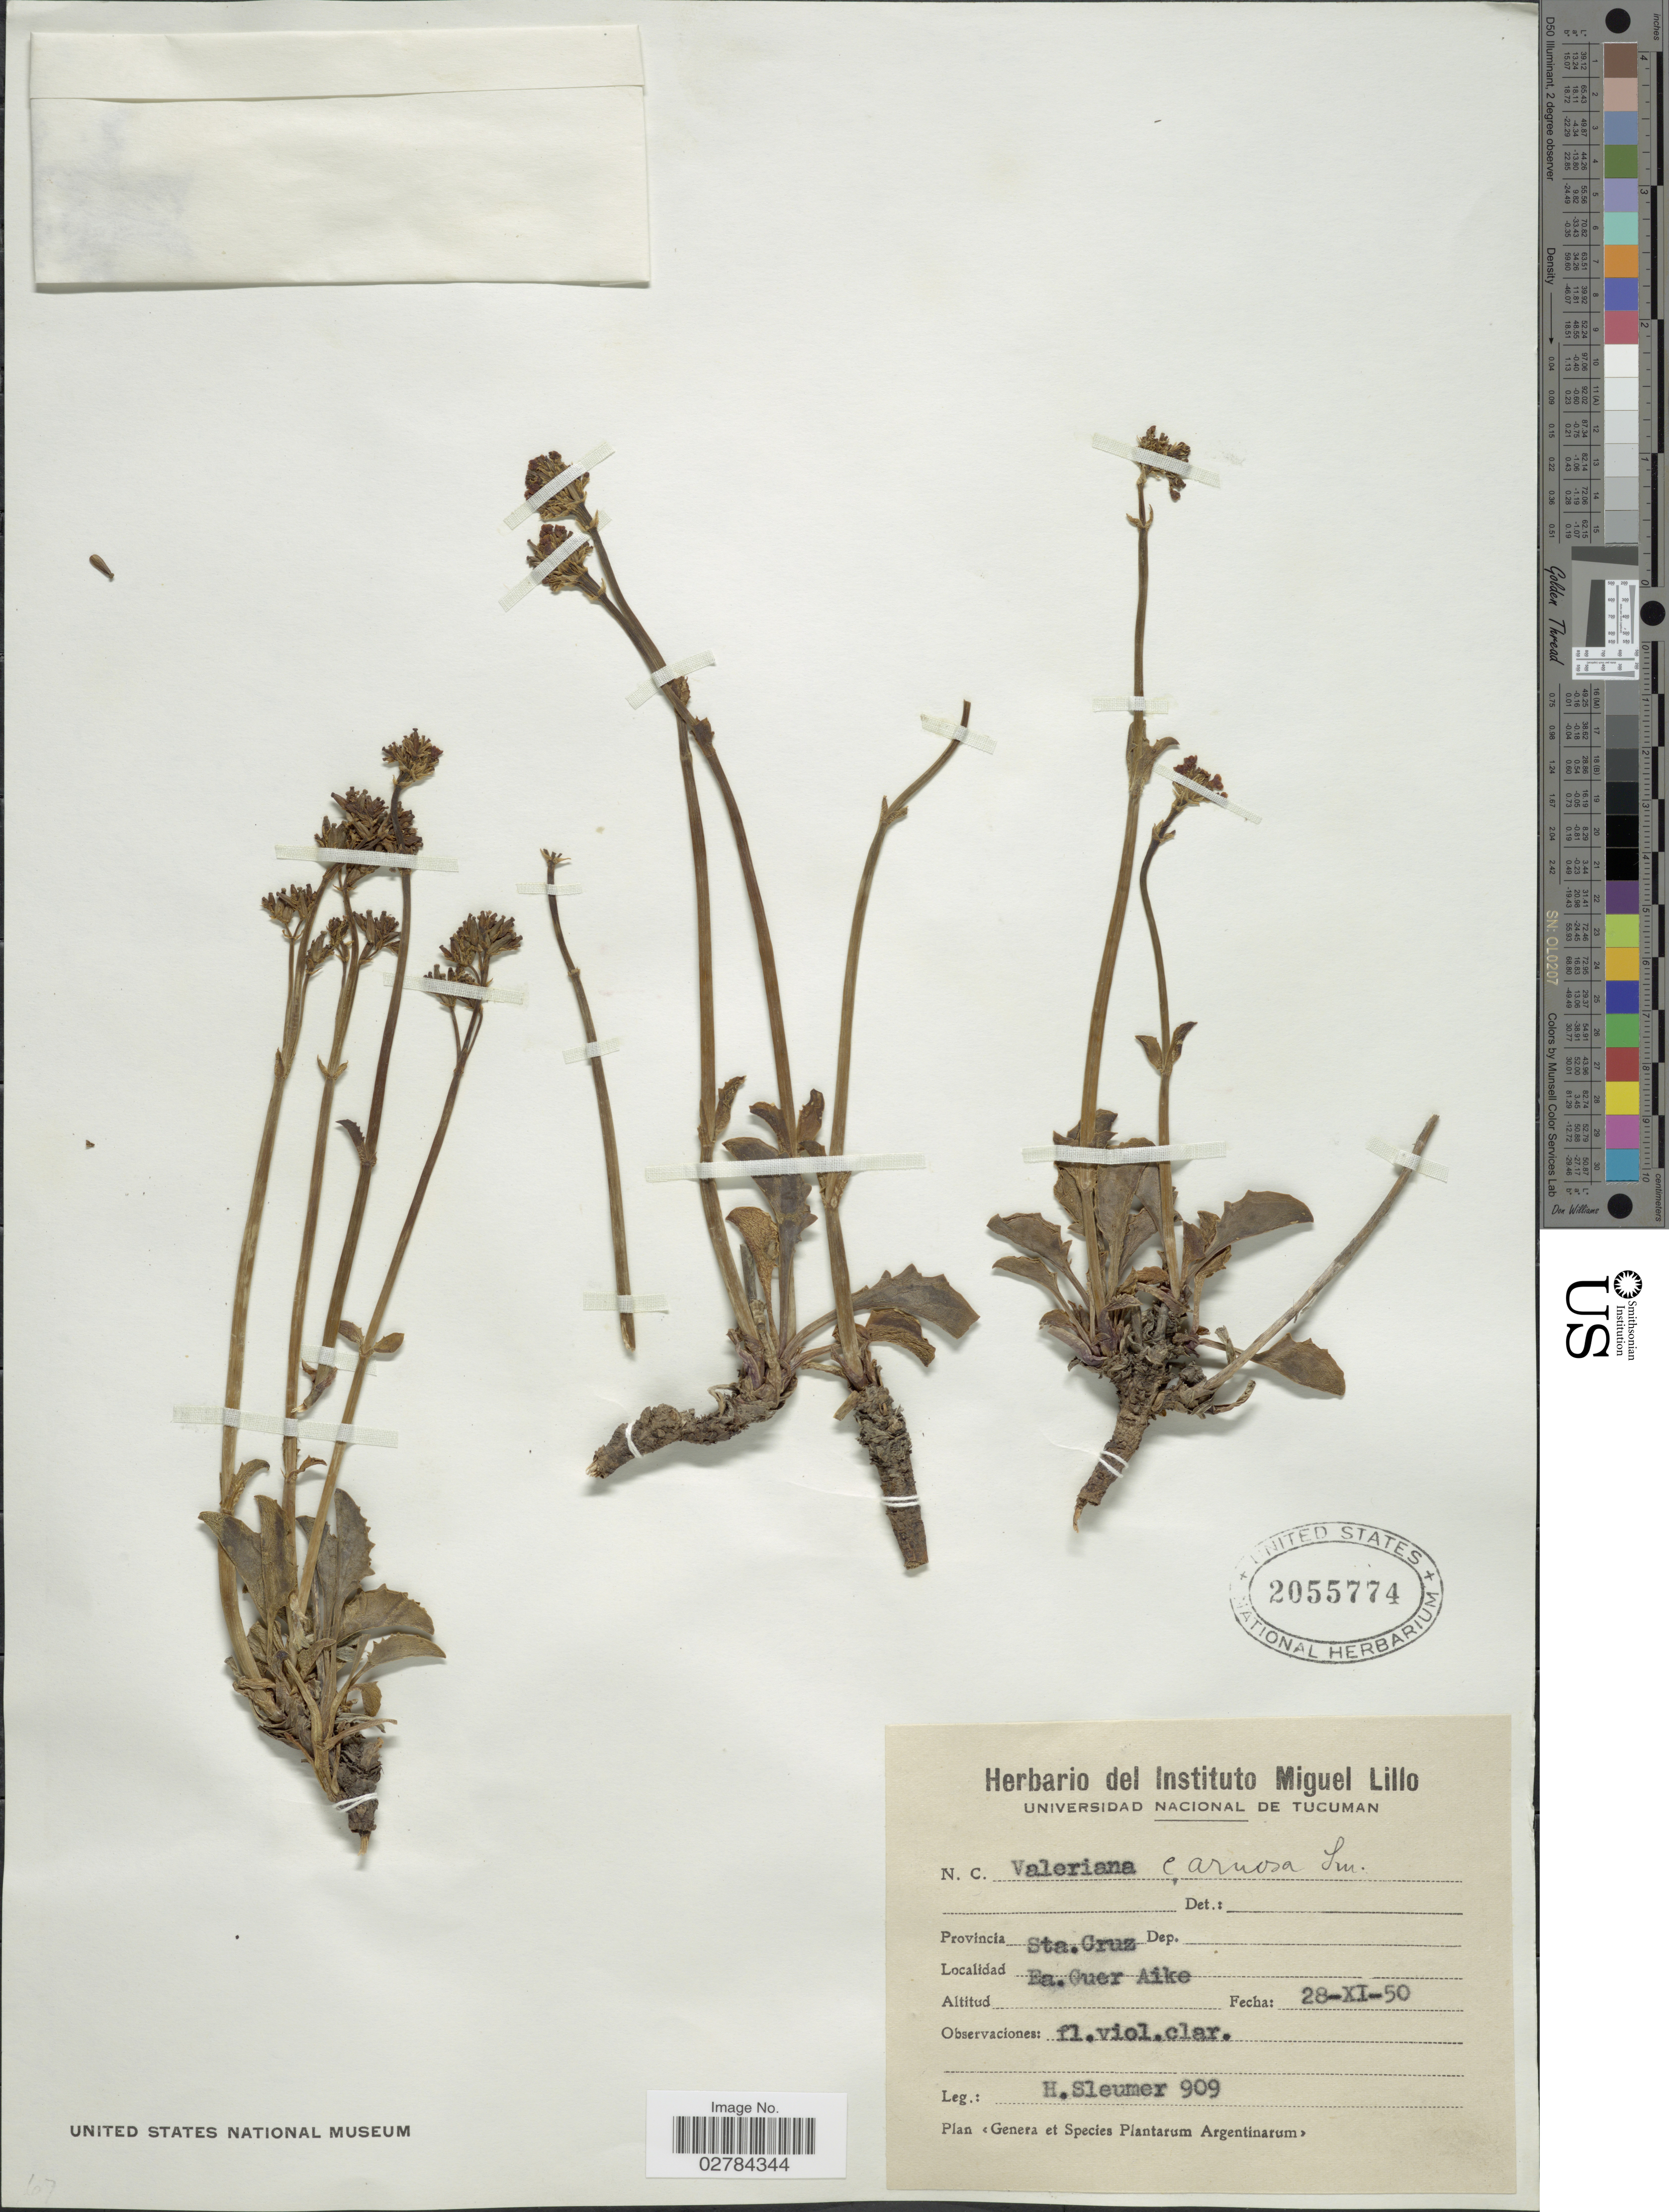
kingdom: Plantae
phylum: Tracheophyta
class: Magnoliopsida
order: Dipsacales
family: Caprifoliaceae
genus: Valeriana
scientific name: Valeriana carnosa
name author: Sm.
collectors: H. O. Sleumer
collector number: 909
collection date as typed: Transcribed d/m/y: 28/11/50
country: Argentina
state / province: Santa Cruz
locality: Ea.Guer. Aike.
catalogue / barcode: US 2055774